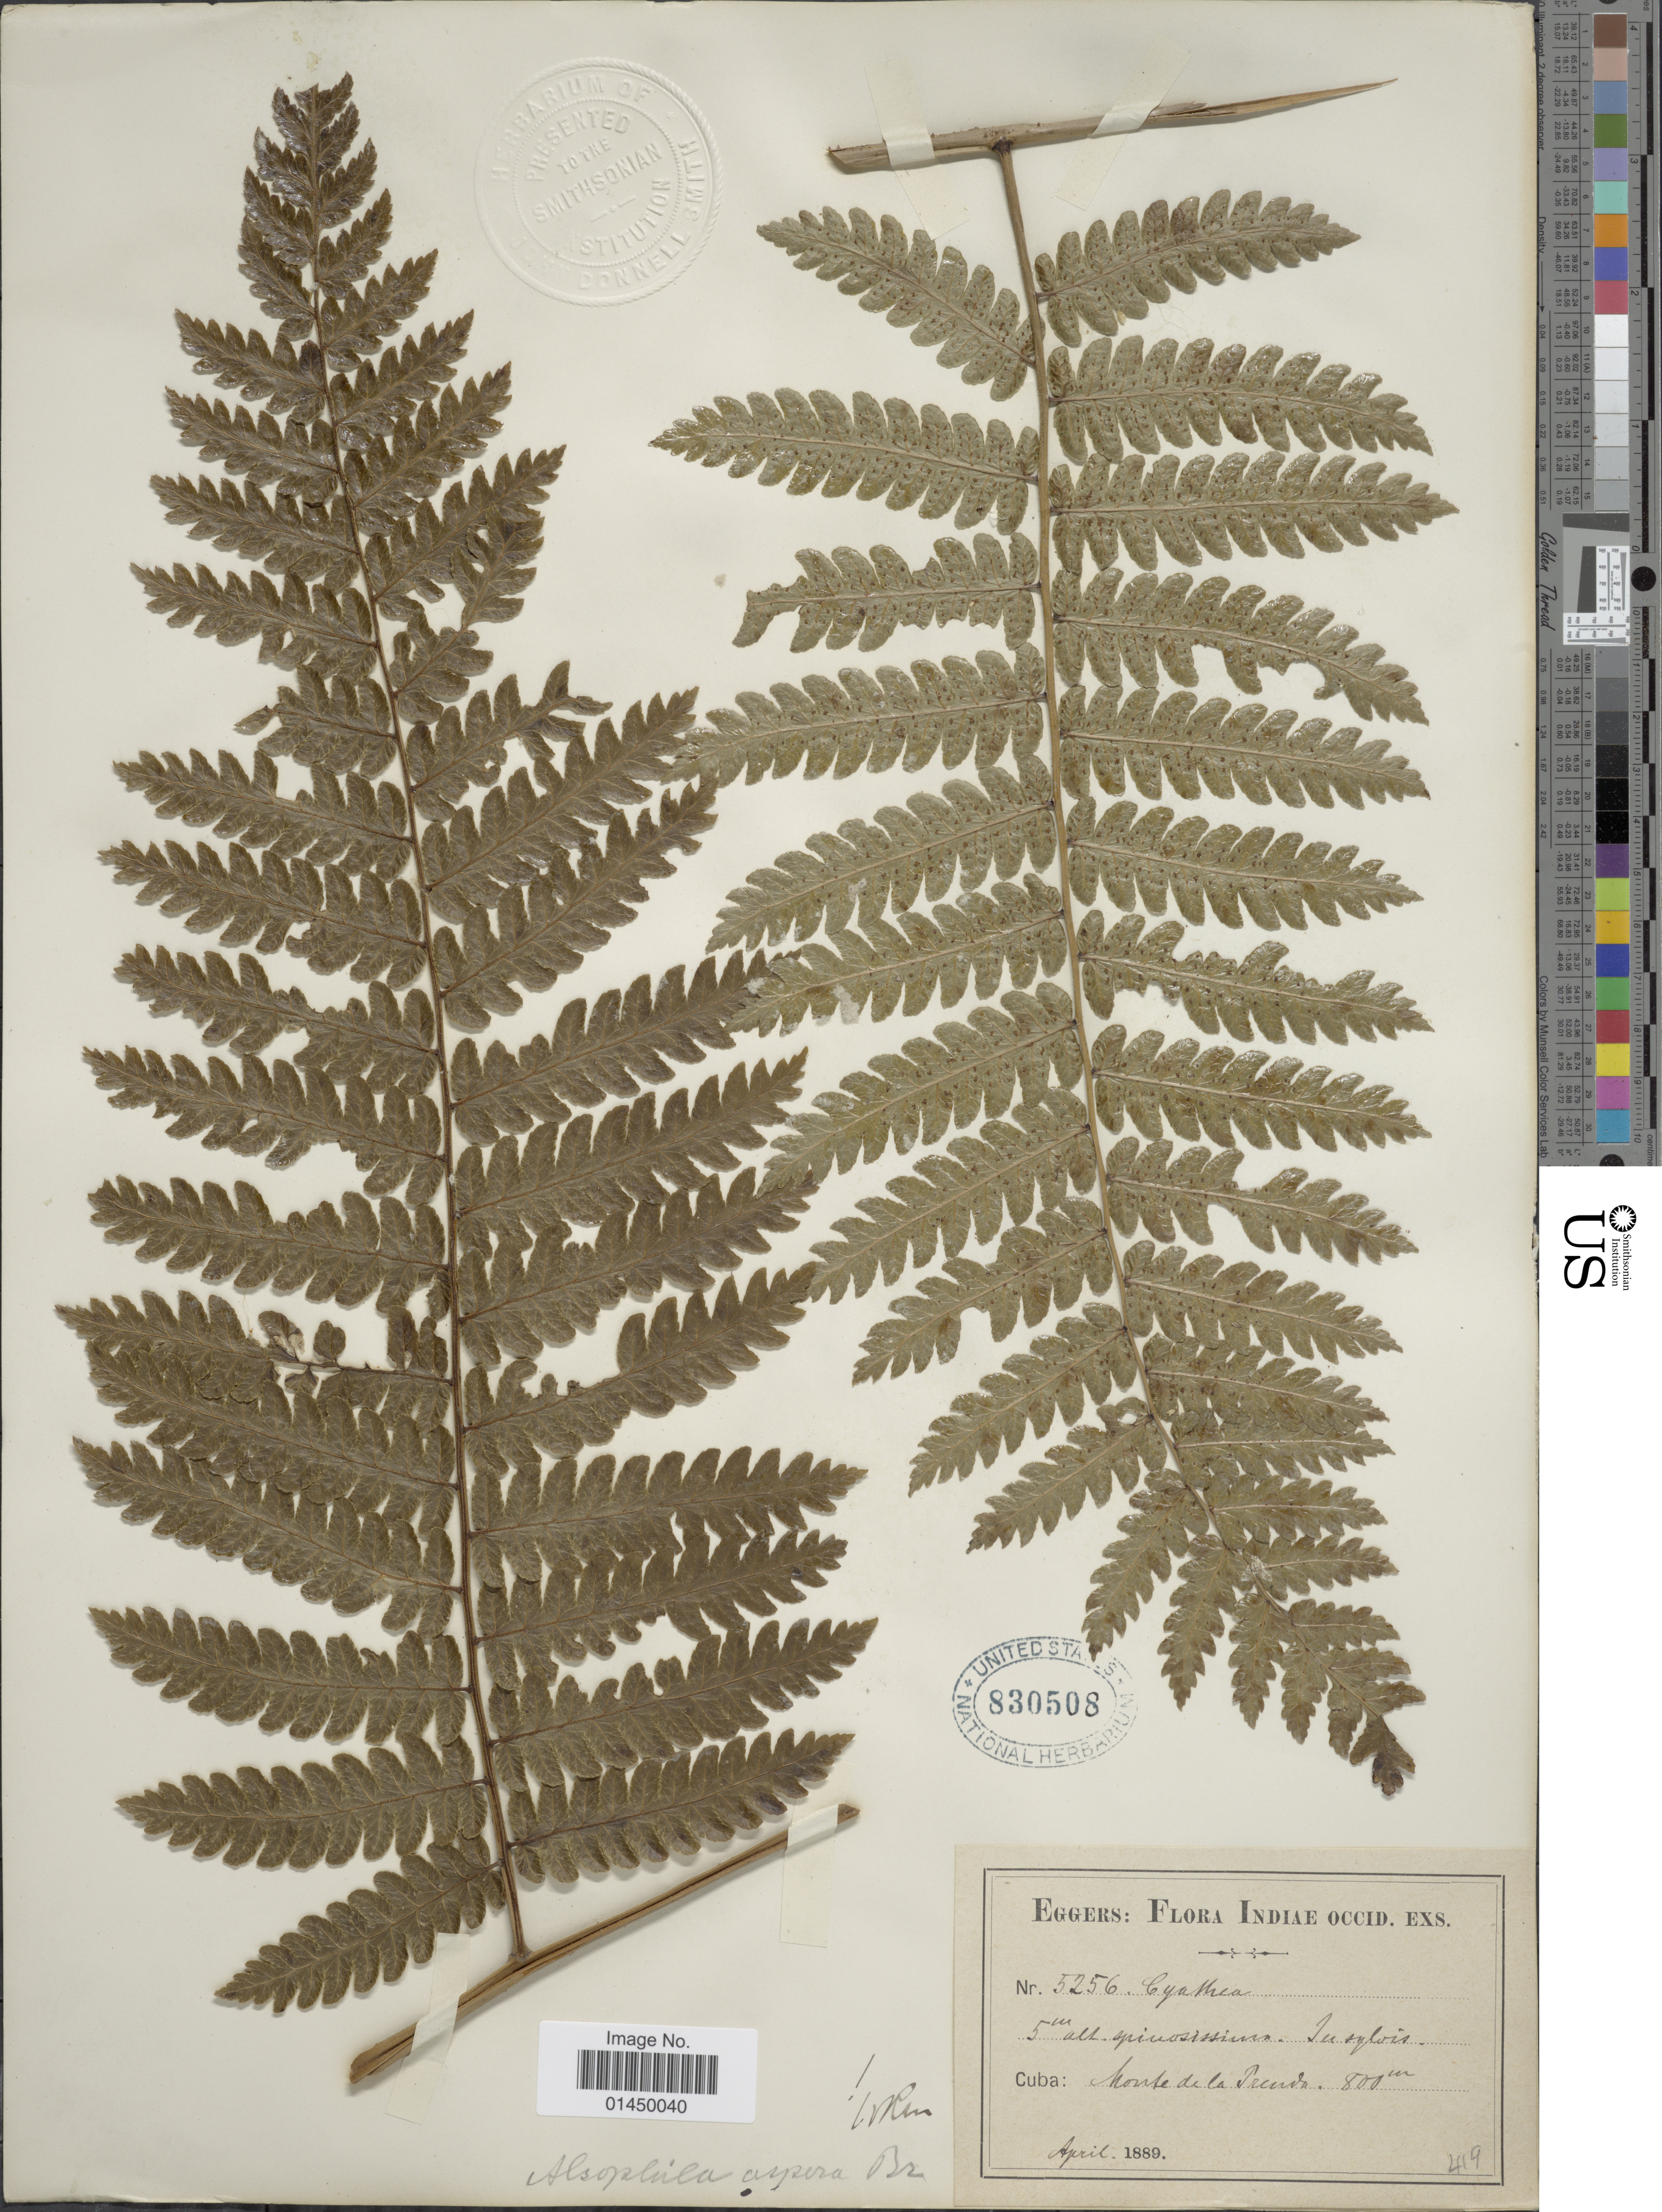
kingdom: Plantae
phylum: Tracheophyta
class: Polypodiopsida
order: Cyatheales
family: Cyatheaceae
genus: Cyathea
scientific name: Cyathea aspera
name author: (L.) Sw.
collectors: H. F. A. von Eggers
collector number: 5256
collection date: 1889-04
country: Cuba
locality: Cuba: Monte de la Prenda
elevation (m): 800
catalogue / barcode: US 830508